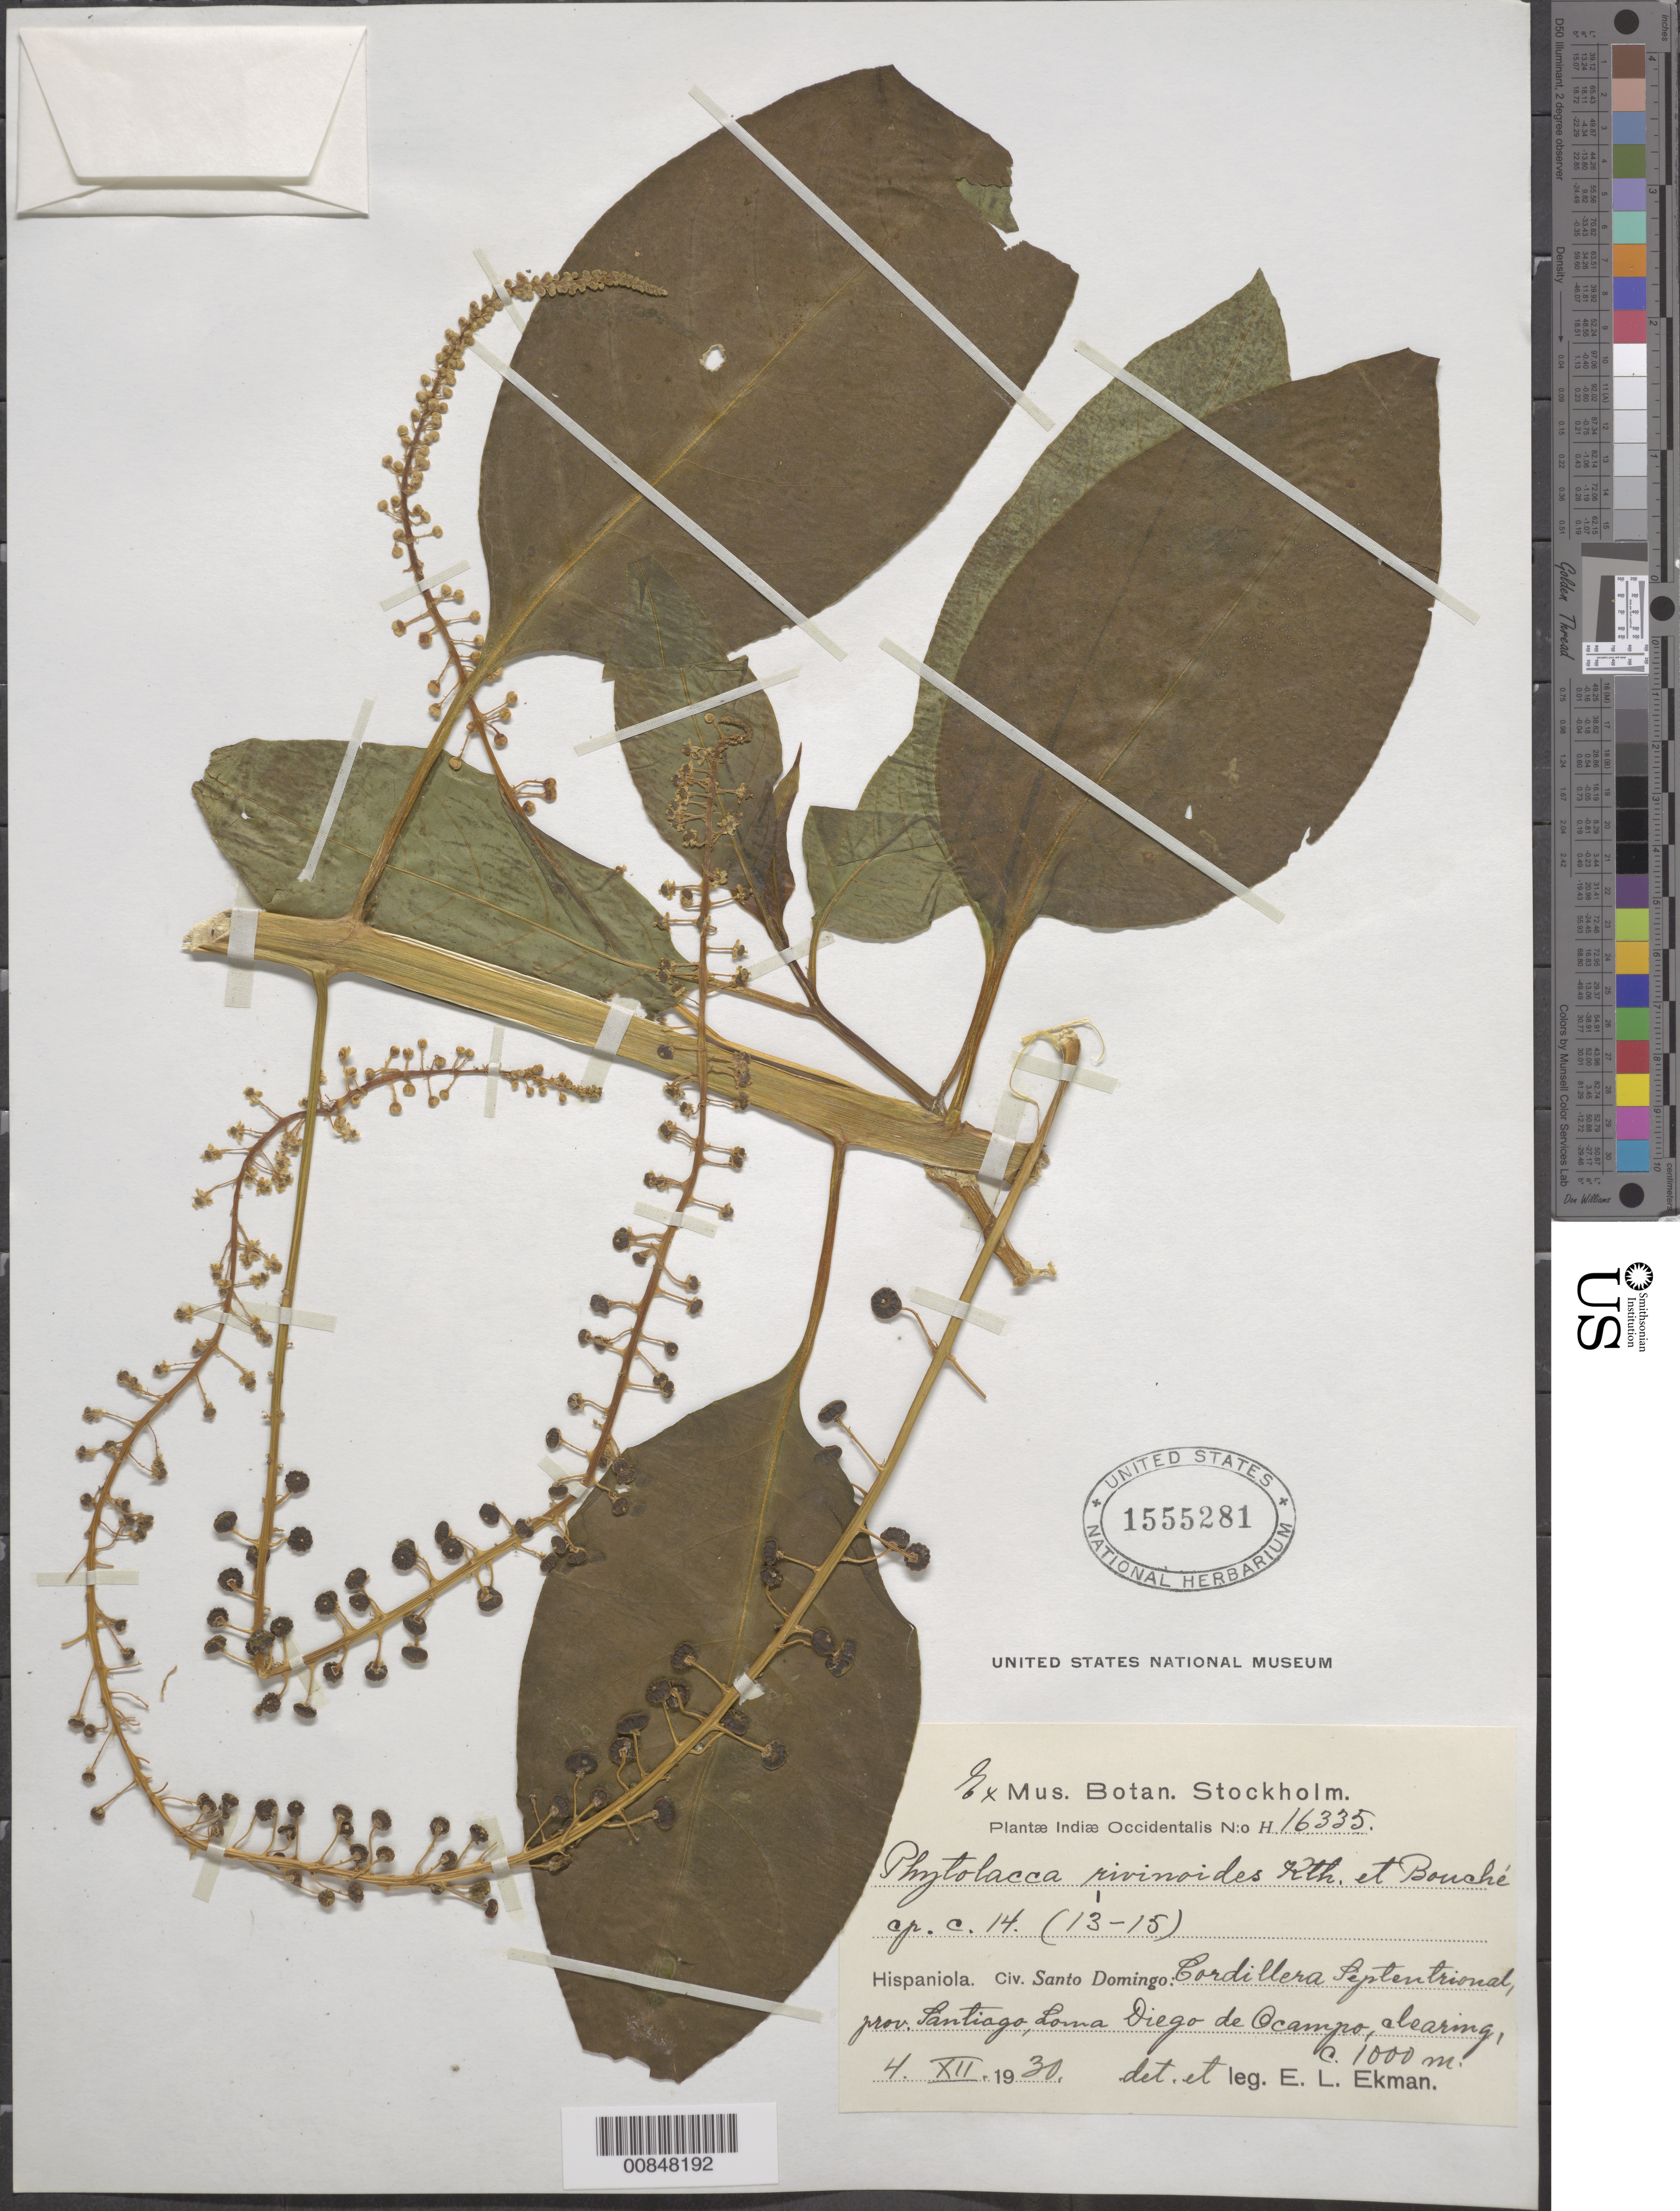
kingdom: Plantae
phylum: Tracheophyta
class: Magnoliopsida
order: Caryophyllales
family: Phytolaccaceae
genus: Phytolacca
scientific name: Phytolacca rivinoides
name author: Kunth & C.D. Bouché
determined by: Ekman, E. L.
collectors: E. L. Ekman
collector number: H 16335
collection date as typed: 04 Dec 1930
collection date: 1930-12-04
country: Dominican Republic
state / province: Santiago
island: Hispaniola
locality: Cordillera Septentrional, Loma Diego de Ocampo.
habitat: Clearing.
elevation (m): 1000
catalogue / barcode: US 1555281